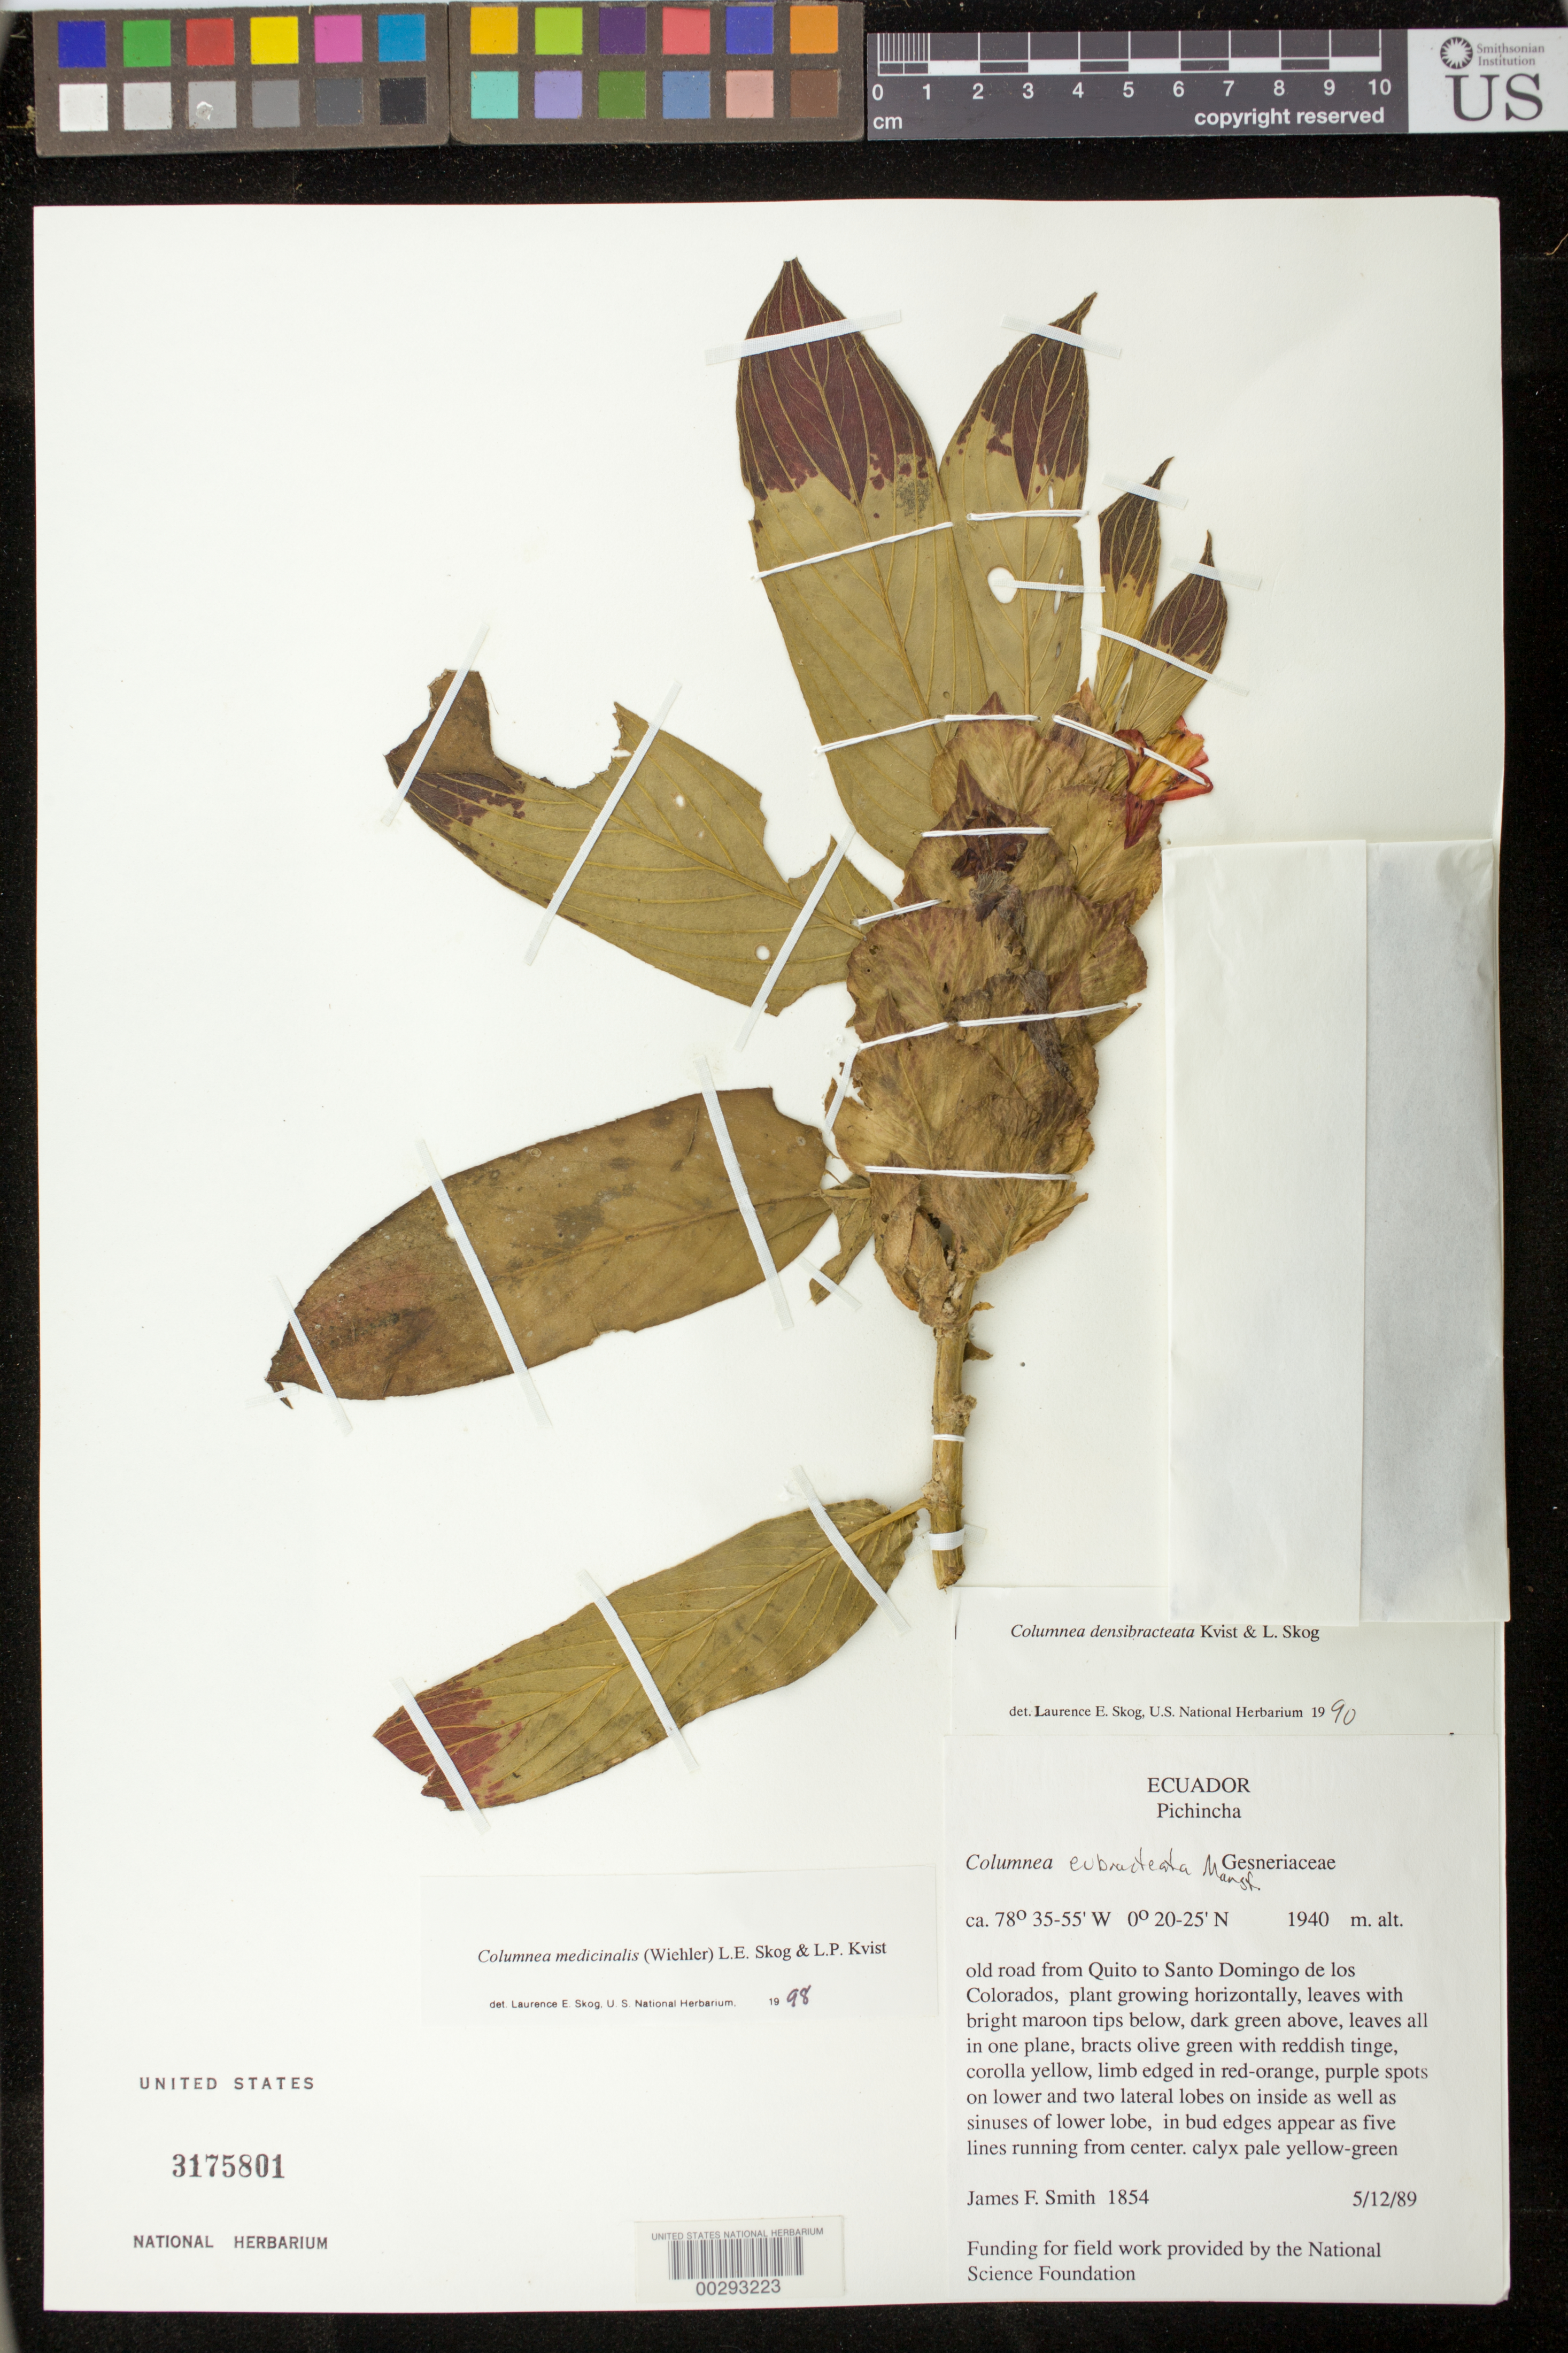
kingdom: Plantae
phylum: Tracheophyta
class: Magnoliopsida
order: Lamiales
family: Gesneriaceae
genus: Columnea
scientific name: Columnea medicinalis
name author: (Wiehler) L.E. Skog & L.P. Kvist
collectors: J. Smith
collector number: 1854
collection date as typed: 12 May 1989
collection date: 1989-05-12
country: Ecuador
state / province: Pichincha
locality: From Quito to Santo Domingo de los Colorados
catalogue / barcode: US 3175801